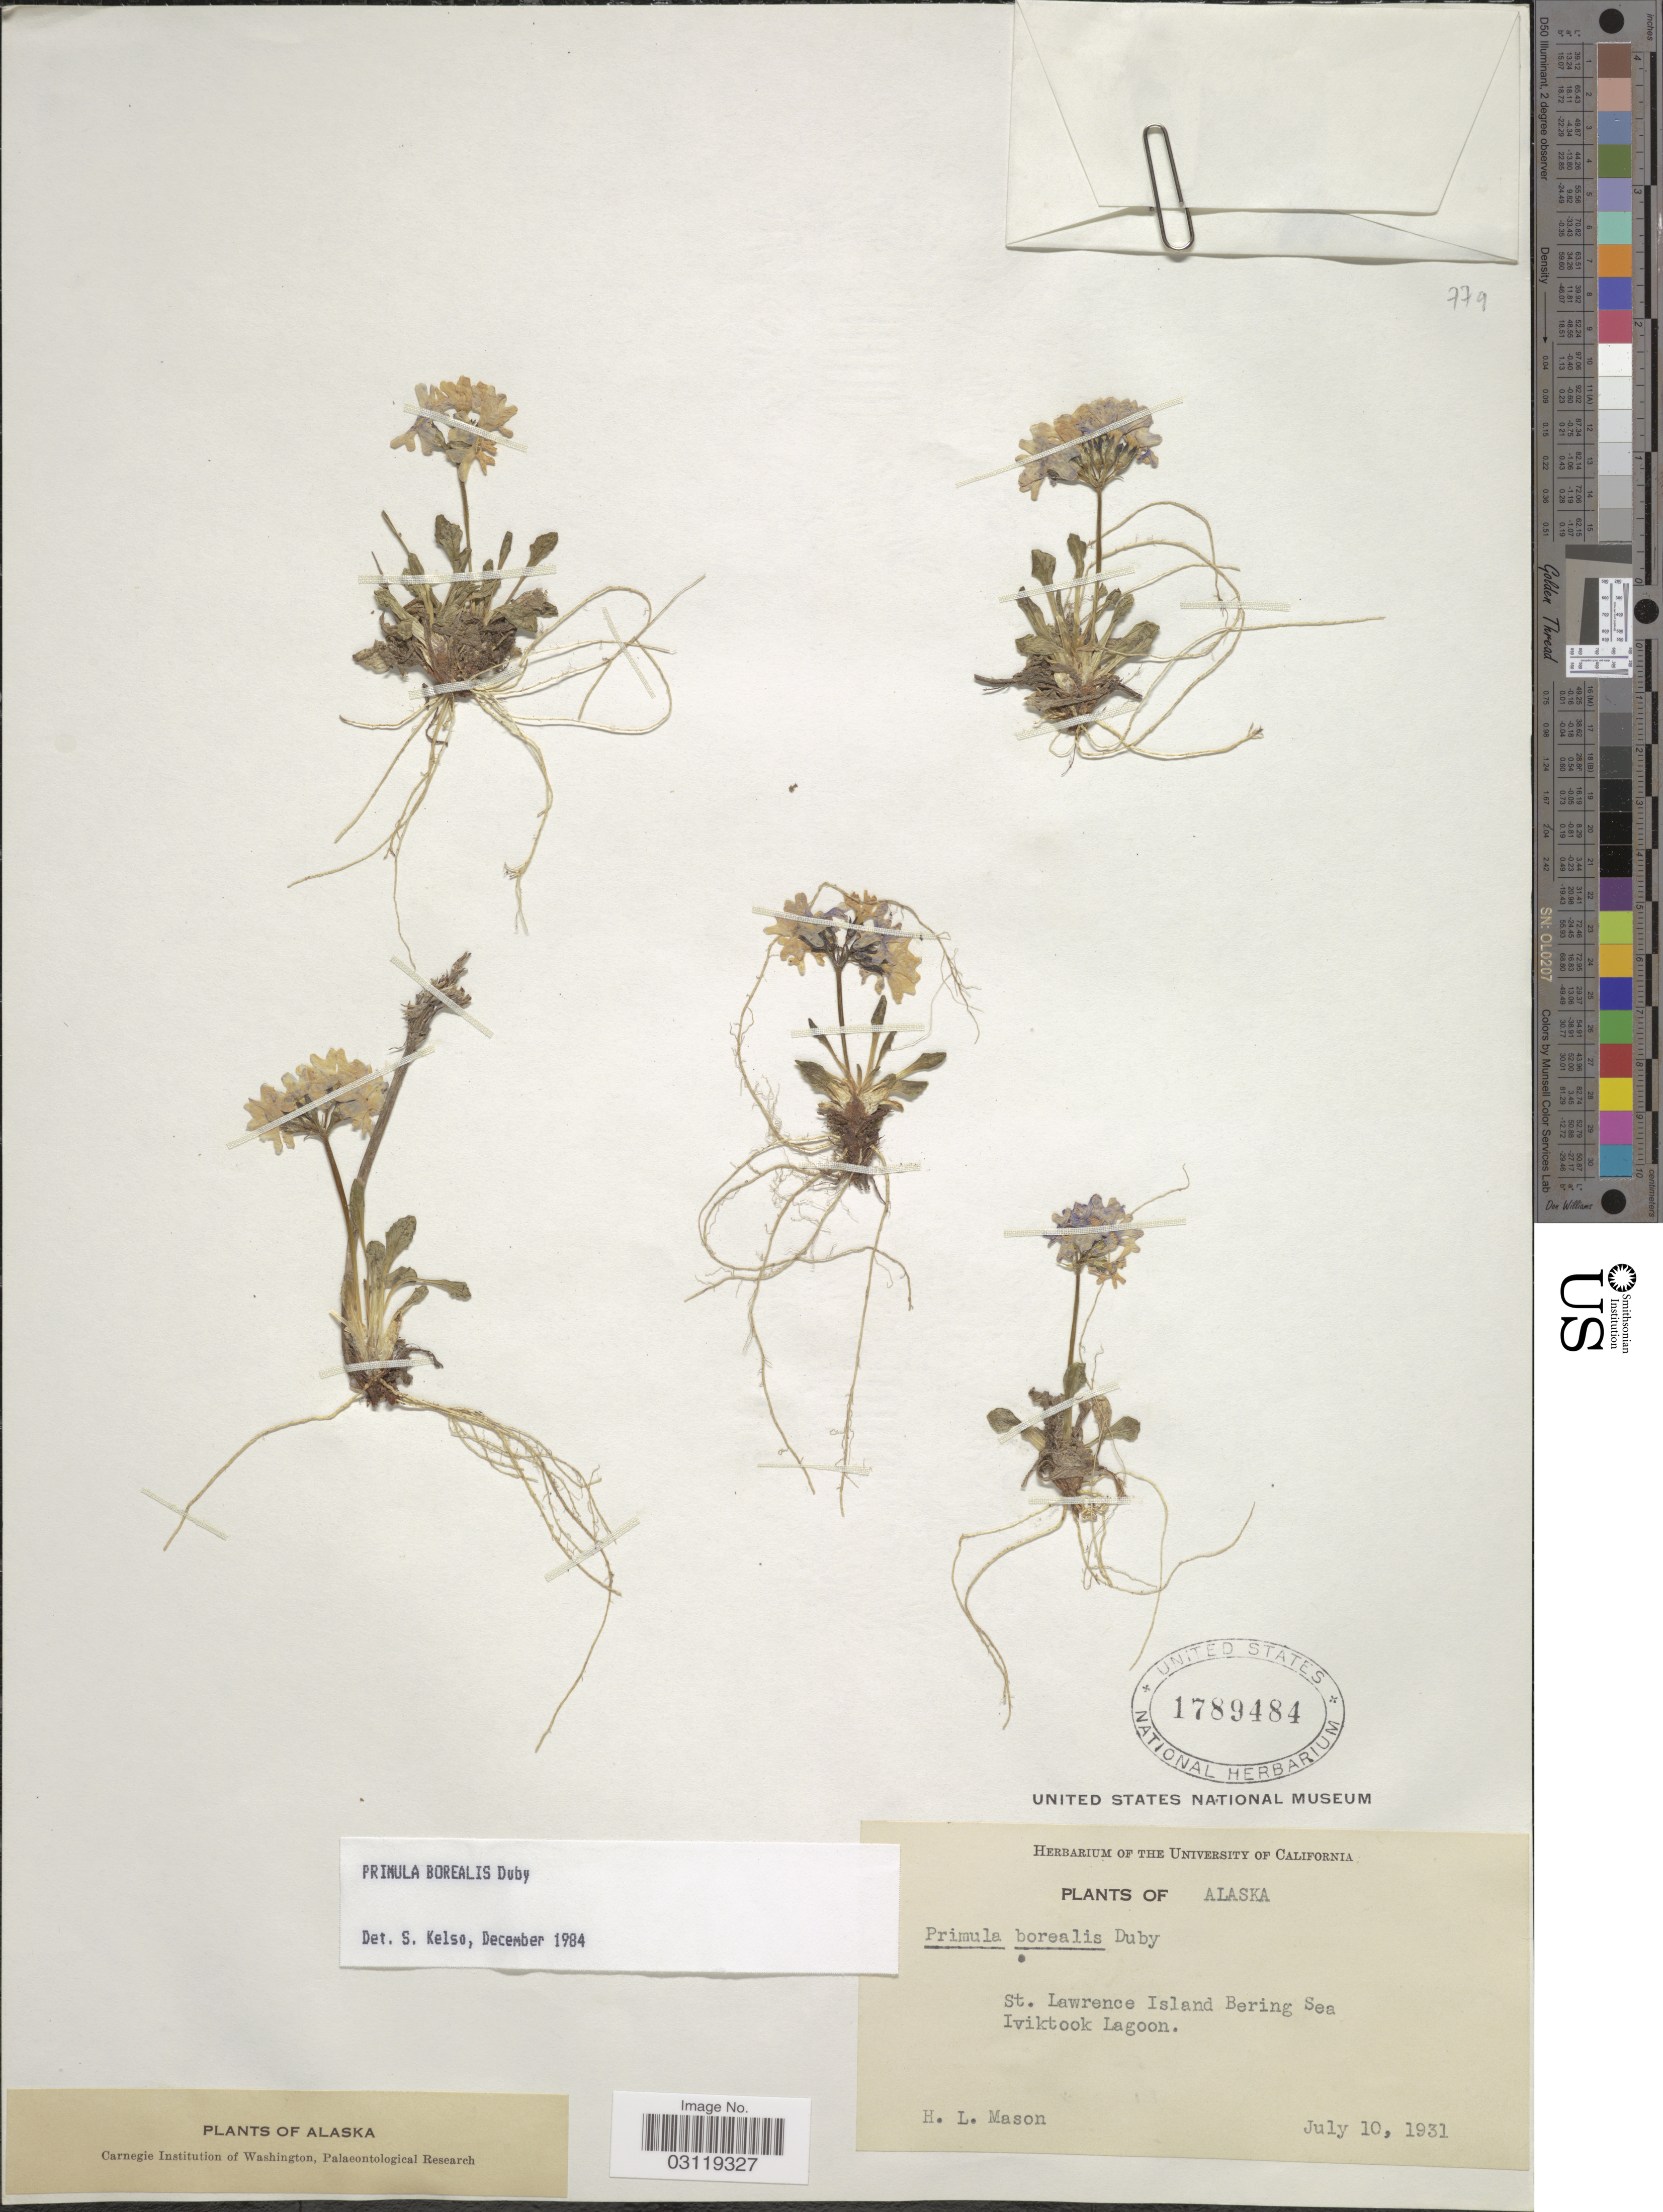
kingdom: Plantae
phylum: Tracheophyta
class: Magnoliopsida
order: Ericales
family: Primulaceae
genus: Primula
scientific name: Primula borealis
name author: Duby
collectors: H. L. Mason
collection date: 1931-07-10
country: United States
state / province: Alaska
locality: St. Lawrence Island Bering Sea. Iviktook Lagoon.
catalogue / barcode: US 1789484